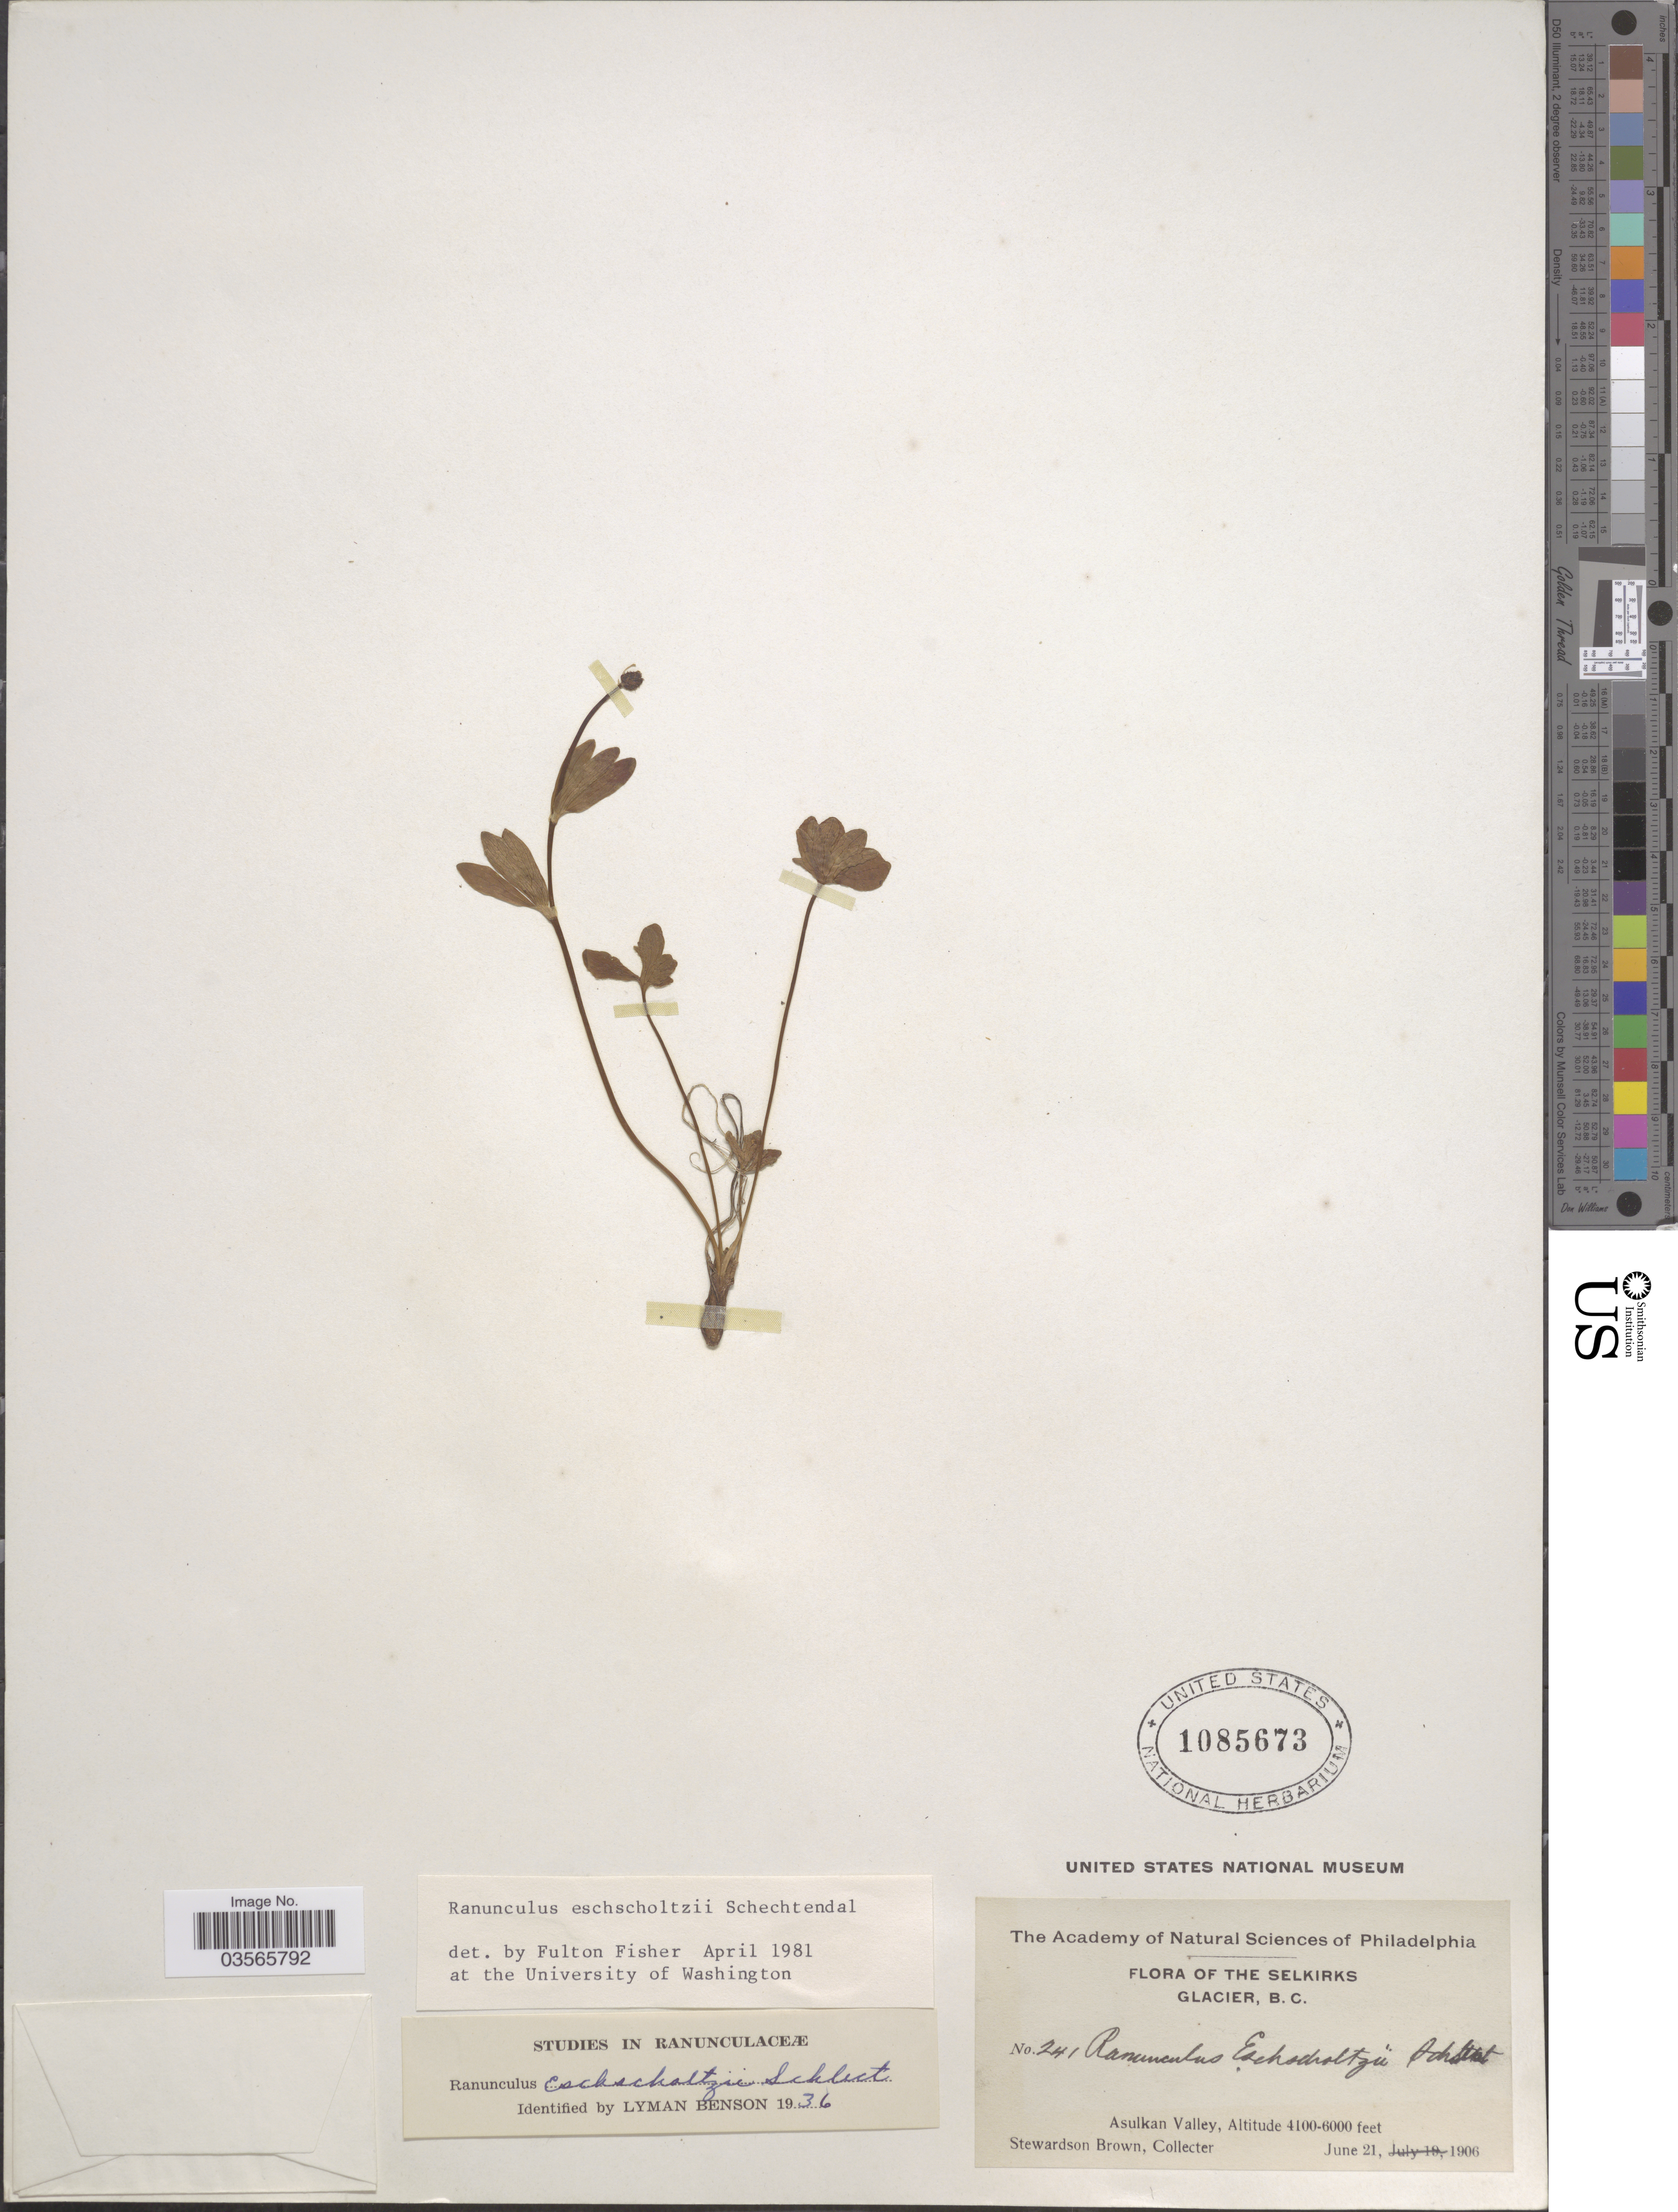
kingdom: Plantae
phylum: Tracheophyta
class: Magnoliopsida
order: Ranunculales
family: Ranunculaceae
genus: Ranunculus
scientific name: Ranunculus eschscholtzii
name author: Schltdl.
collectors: S. Brown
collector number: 241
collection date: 1906-06-21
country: Canada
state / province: British Columbia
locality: The Selkirks Glacier. Asulkan Valley.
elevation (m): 1250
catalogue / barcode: US 1085673